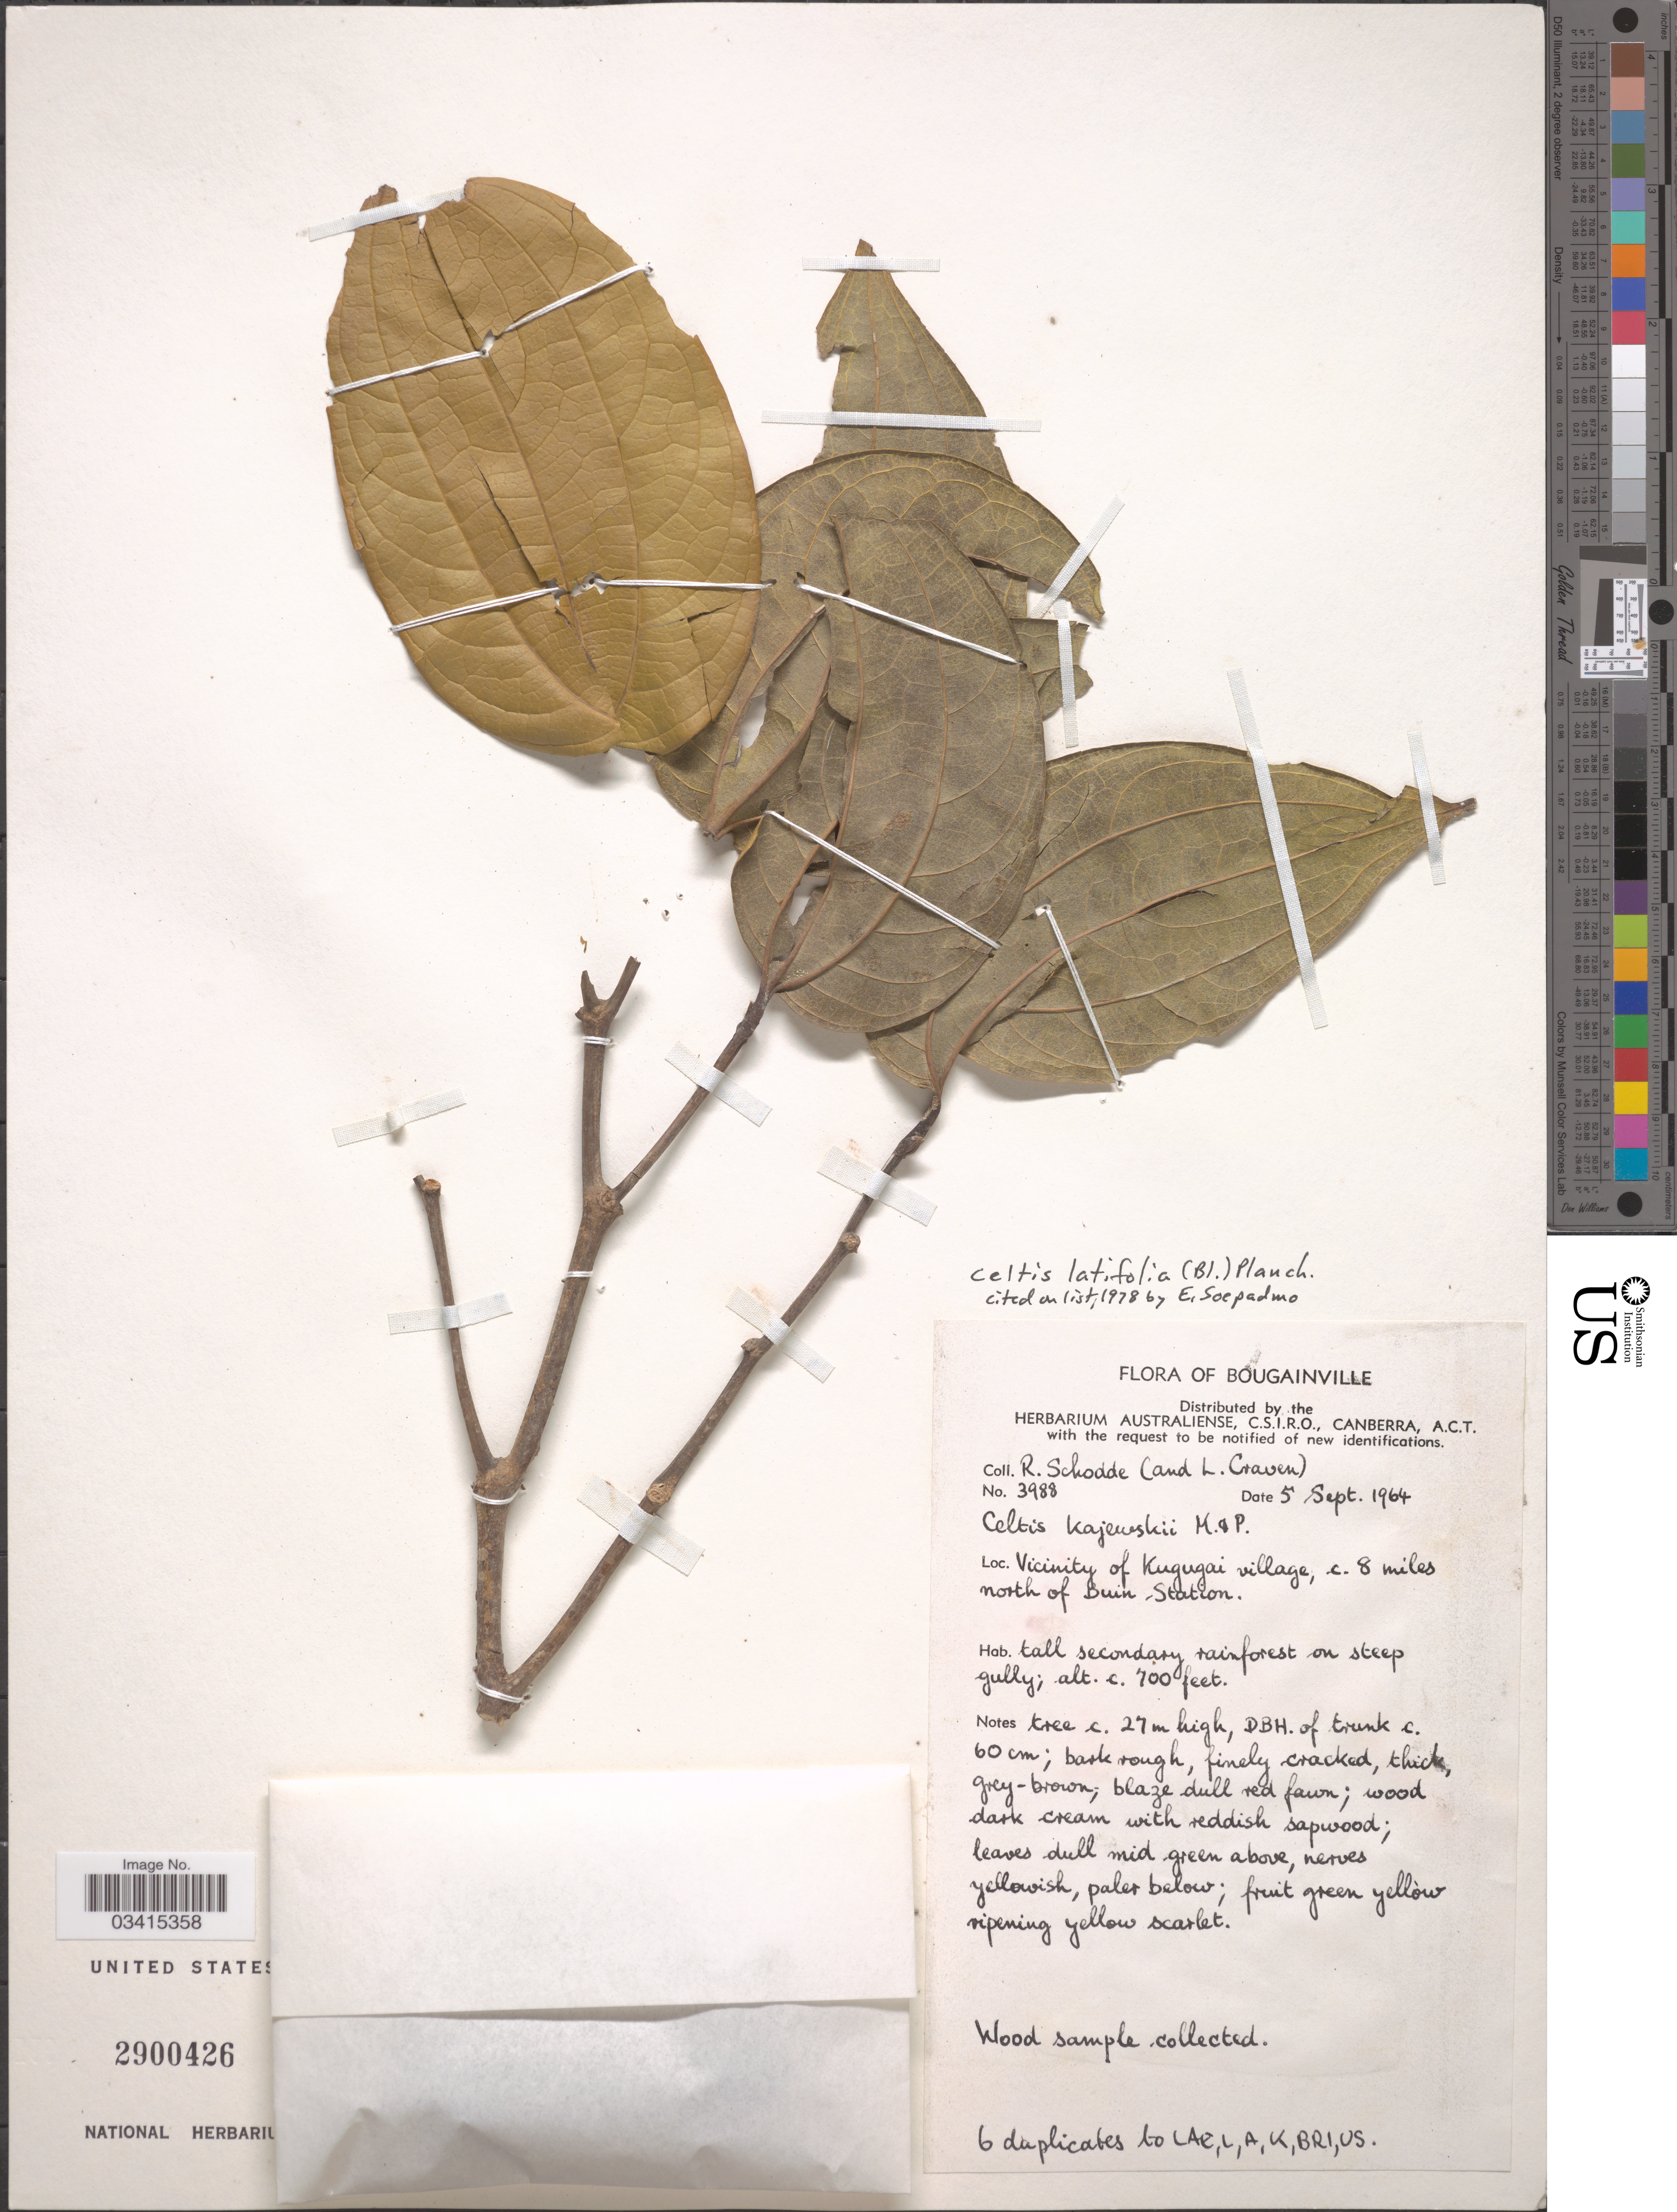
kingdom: Plantae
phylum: Tracheophyta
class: Magnoliopsida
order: Rosales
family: Cannabaceae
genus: Celtis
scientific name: Celtis latifolia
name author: (Blume) Planch.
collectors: R. Schodde & L. A. Craven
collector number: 3988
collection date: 1964-09-05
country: Papua New Guinea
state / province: Bougainville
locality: Vicinity of Kugugai village, c. 8 miles north of Buin Station.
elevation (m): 213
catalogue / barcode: US 2900426